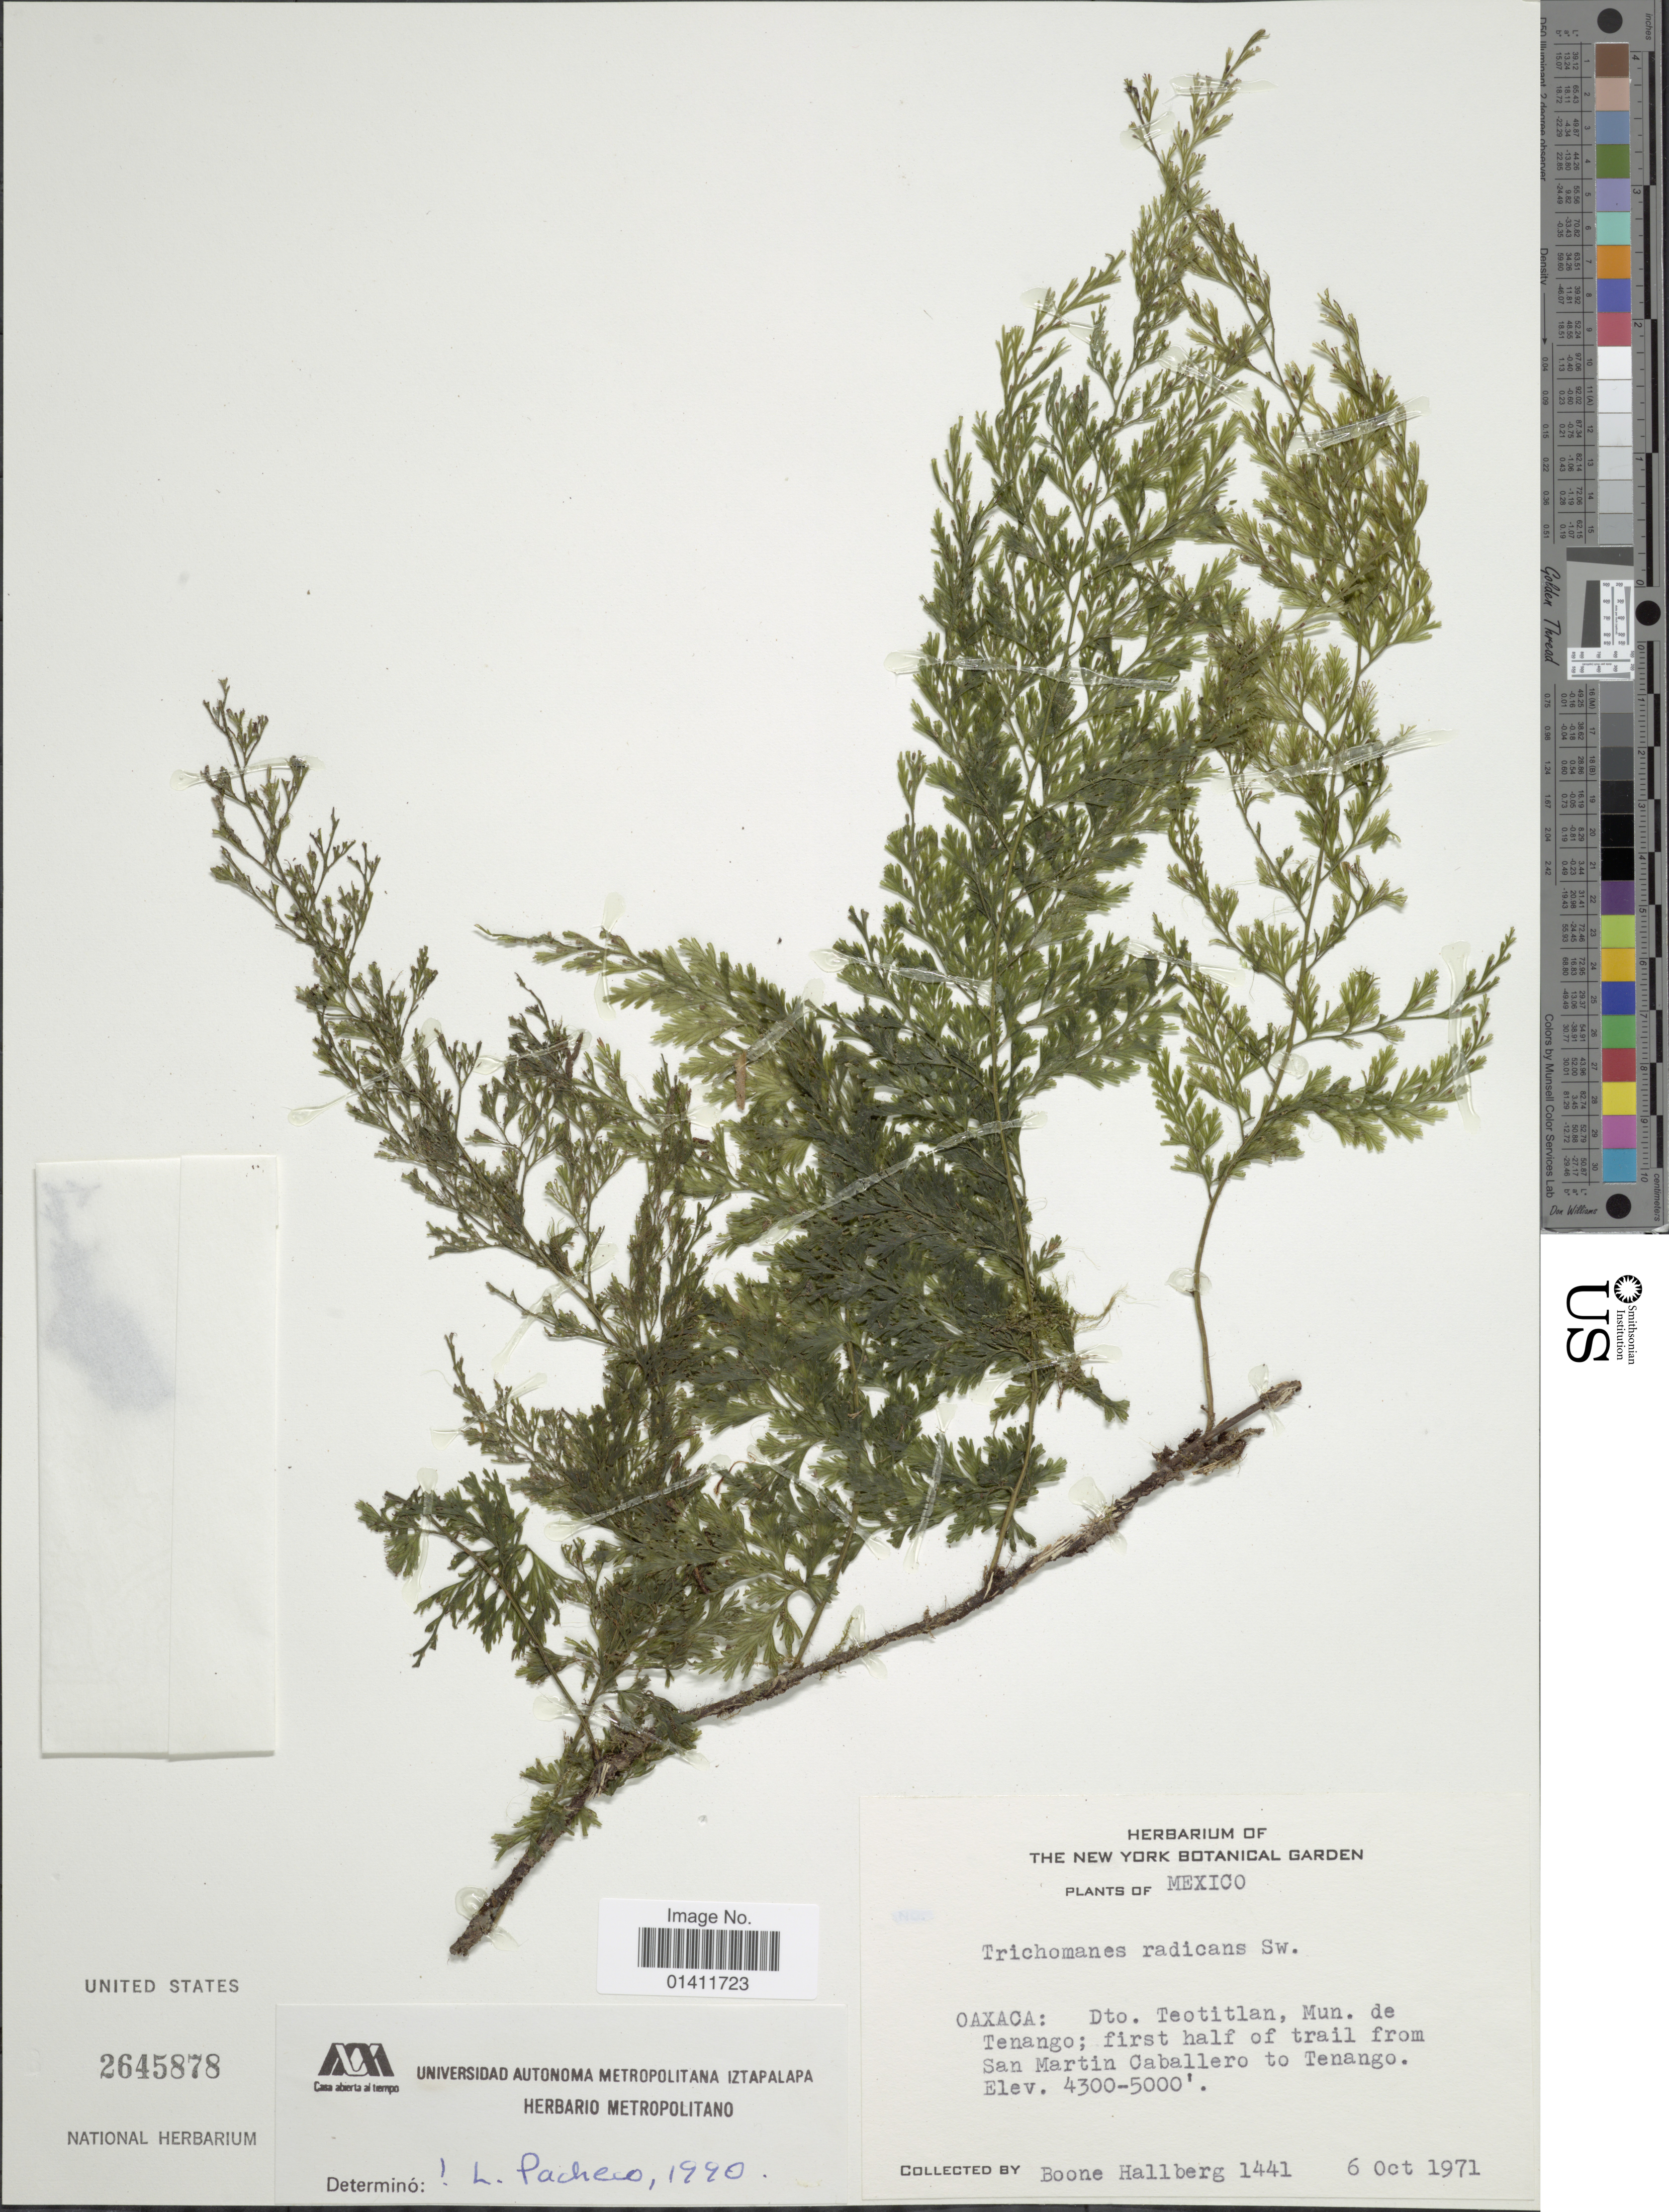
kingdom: Plantae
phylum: Tracheophyta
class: Polypodiopsida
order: Hymenophyllales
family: Hymenophyllaceae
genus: Vandenboschia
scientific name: Vandenboschia radicans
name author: (Sw.) Copel.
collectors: B. Hallberg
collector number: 1441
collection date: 1971-10-06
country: Mexico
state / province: Oaxaca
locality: Dto. Teotitlan, Mun. de Tenango; first half of trail from San Martin Caballero to Tenango.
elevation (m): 1311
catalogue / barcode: US 2645878